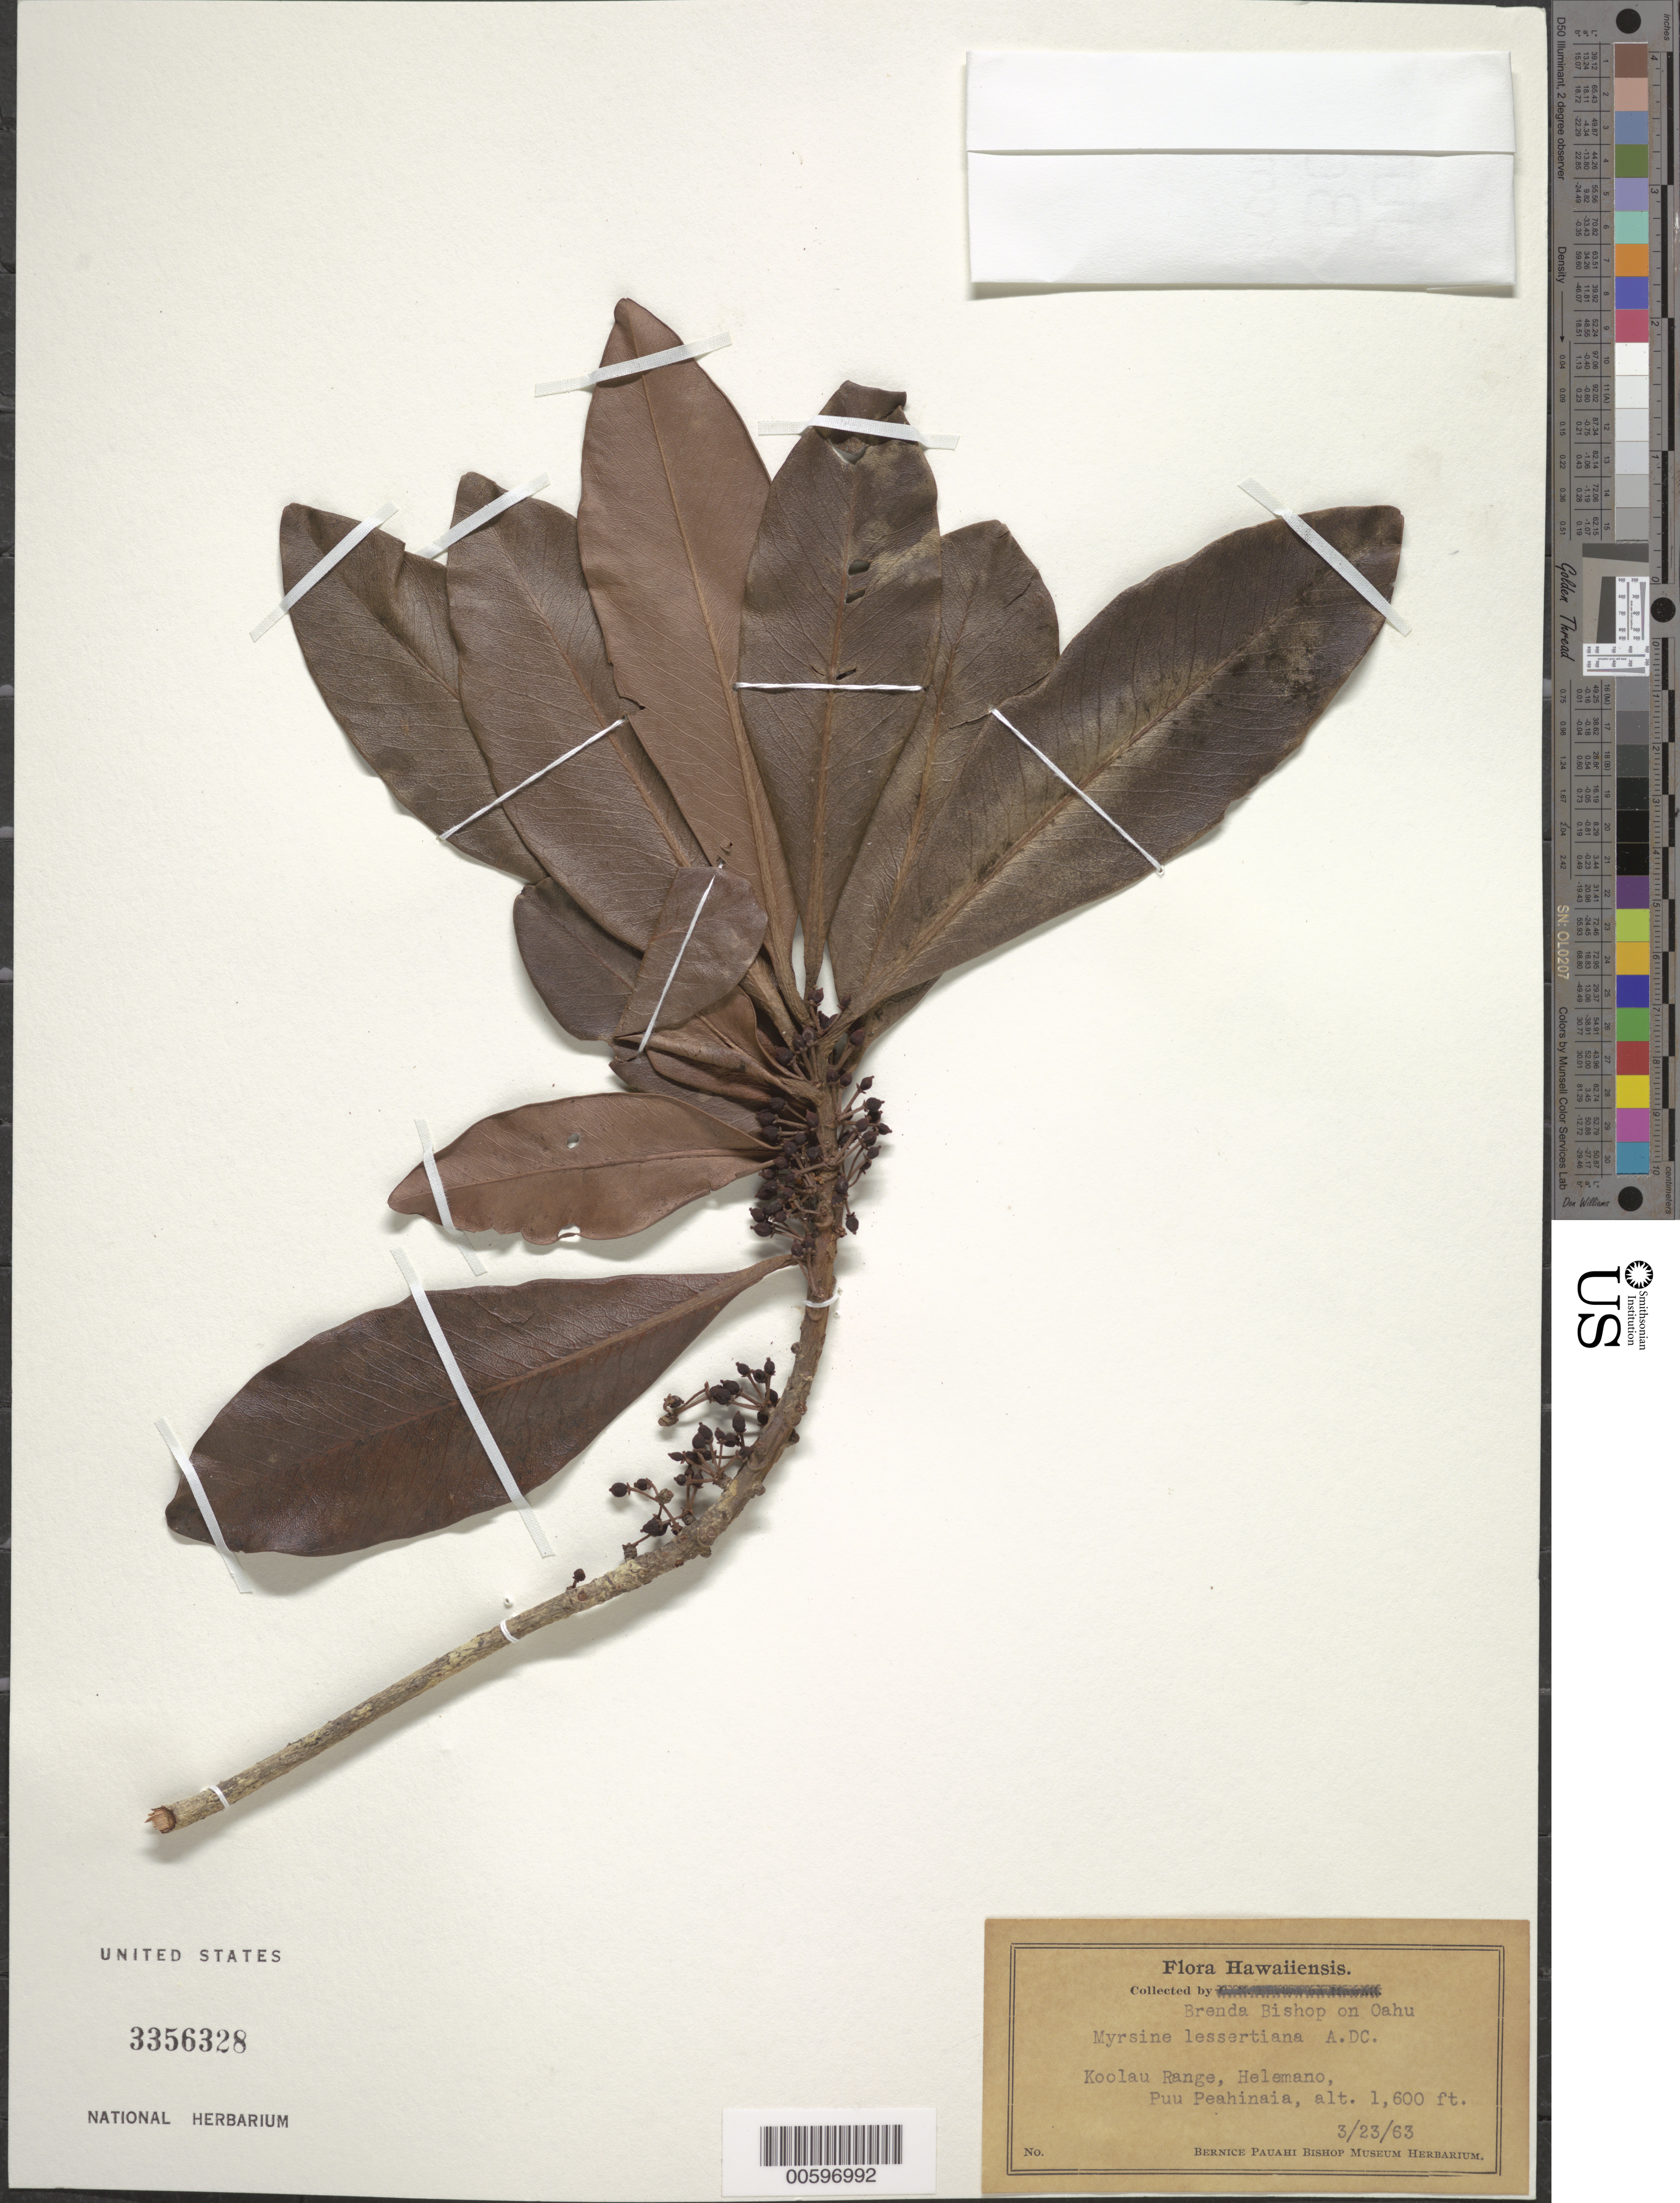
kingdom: Plantae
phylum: Tracheophyta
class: Magnoliopsida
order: Ericales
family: Primulaceae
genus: Myrsine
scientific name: Myrsine lessertiana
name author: A. DC.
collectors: B. Bishop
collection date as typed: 23 Mar 1963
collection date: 1963-03-23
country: United States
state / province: Hawaii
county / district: Honolulu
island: Oahu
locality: Koolau Range, Helemano, Puu Peahinaia.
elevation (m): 488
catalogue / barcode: US 3356328